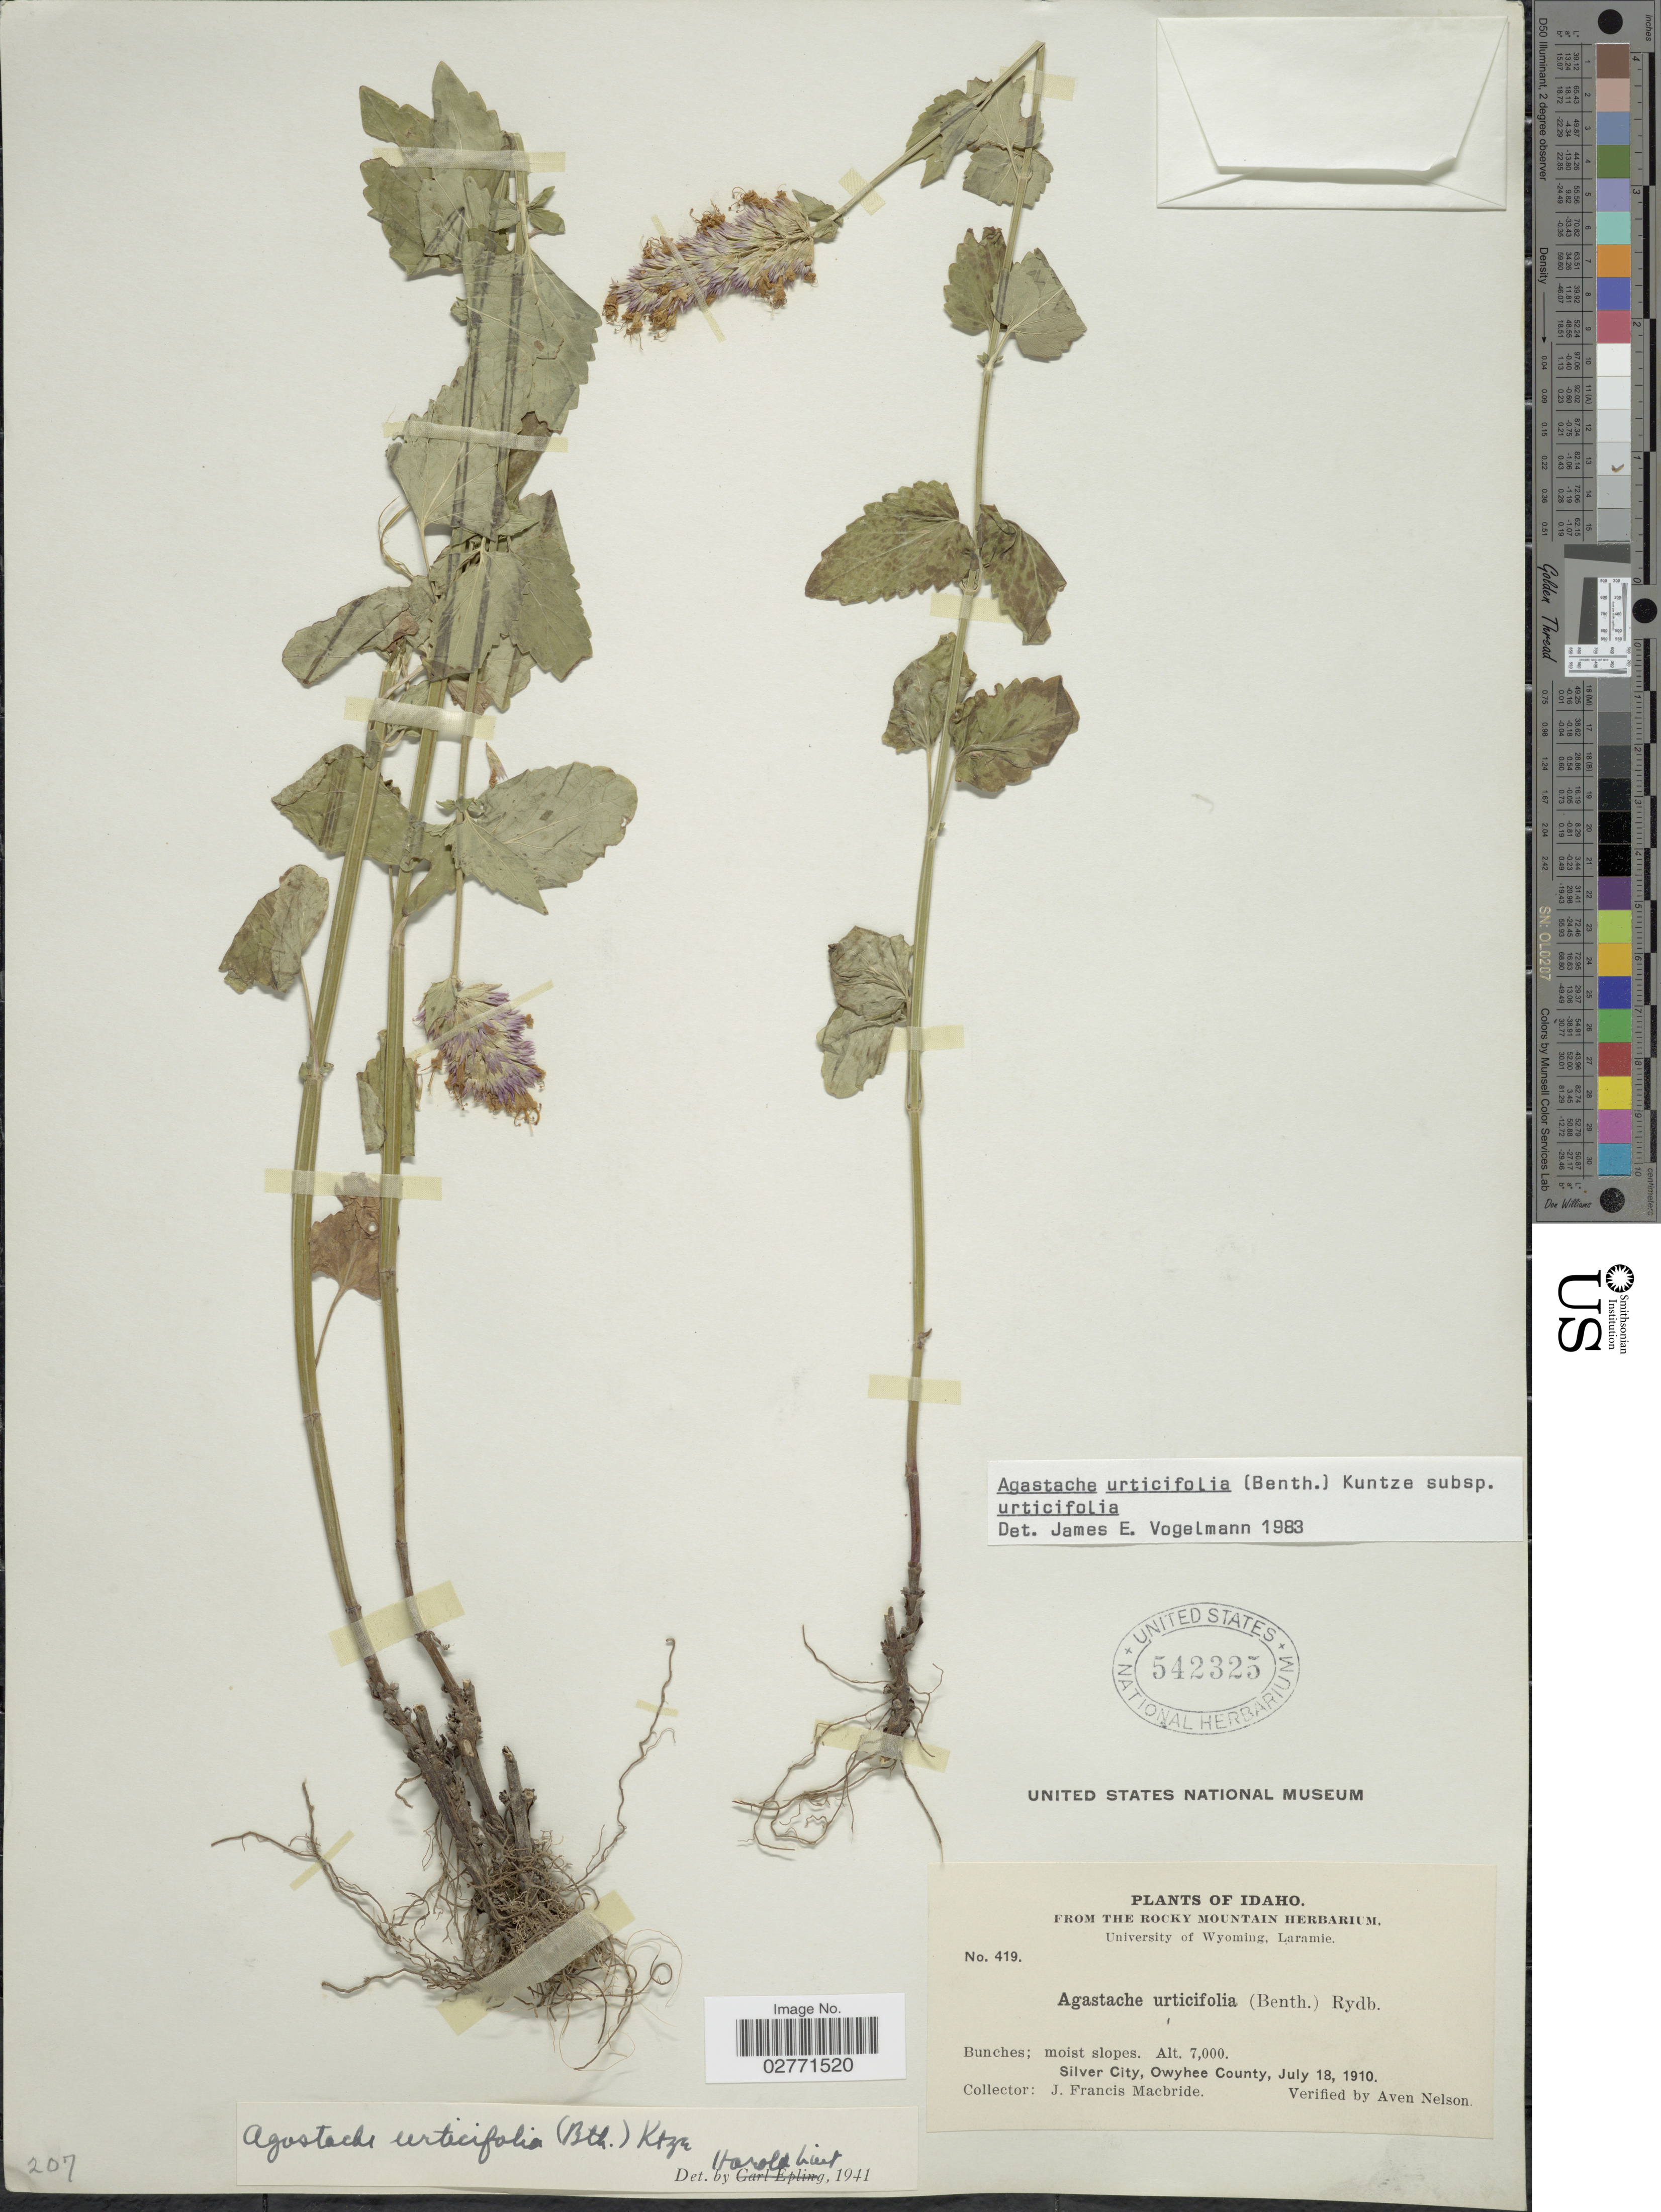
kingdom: Plantae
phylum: Tracheophyta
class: Magnoliopsida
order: Lamiales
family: Lamiaceae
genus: Agastache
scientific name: Agastache urticifolia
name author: (Benth.) Kuntze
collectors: J. F. Macbride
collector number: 419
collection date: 1910-07-18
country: United States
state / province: Idaho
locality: Silver City, Owyhee County.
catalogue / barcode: US 542325